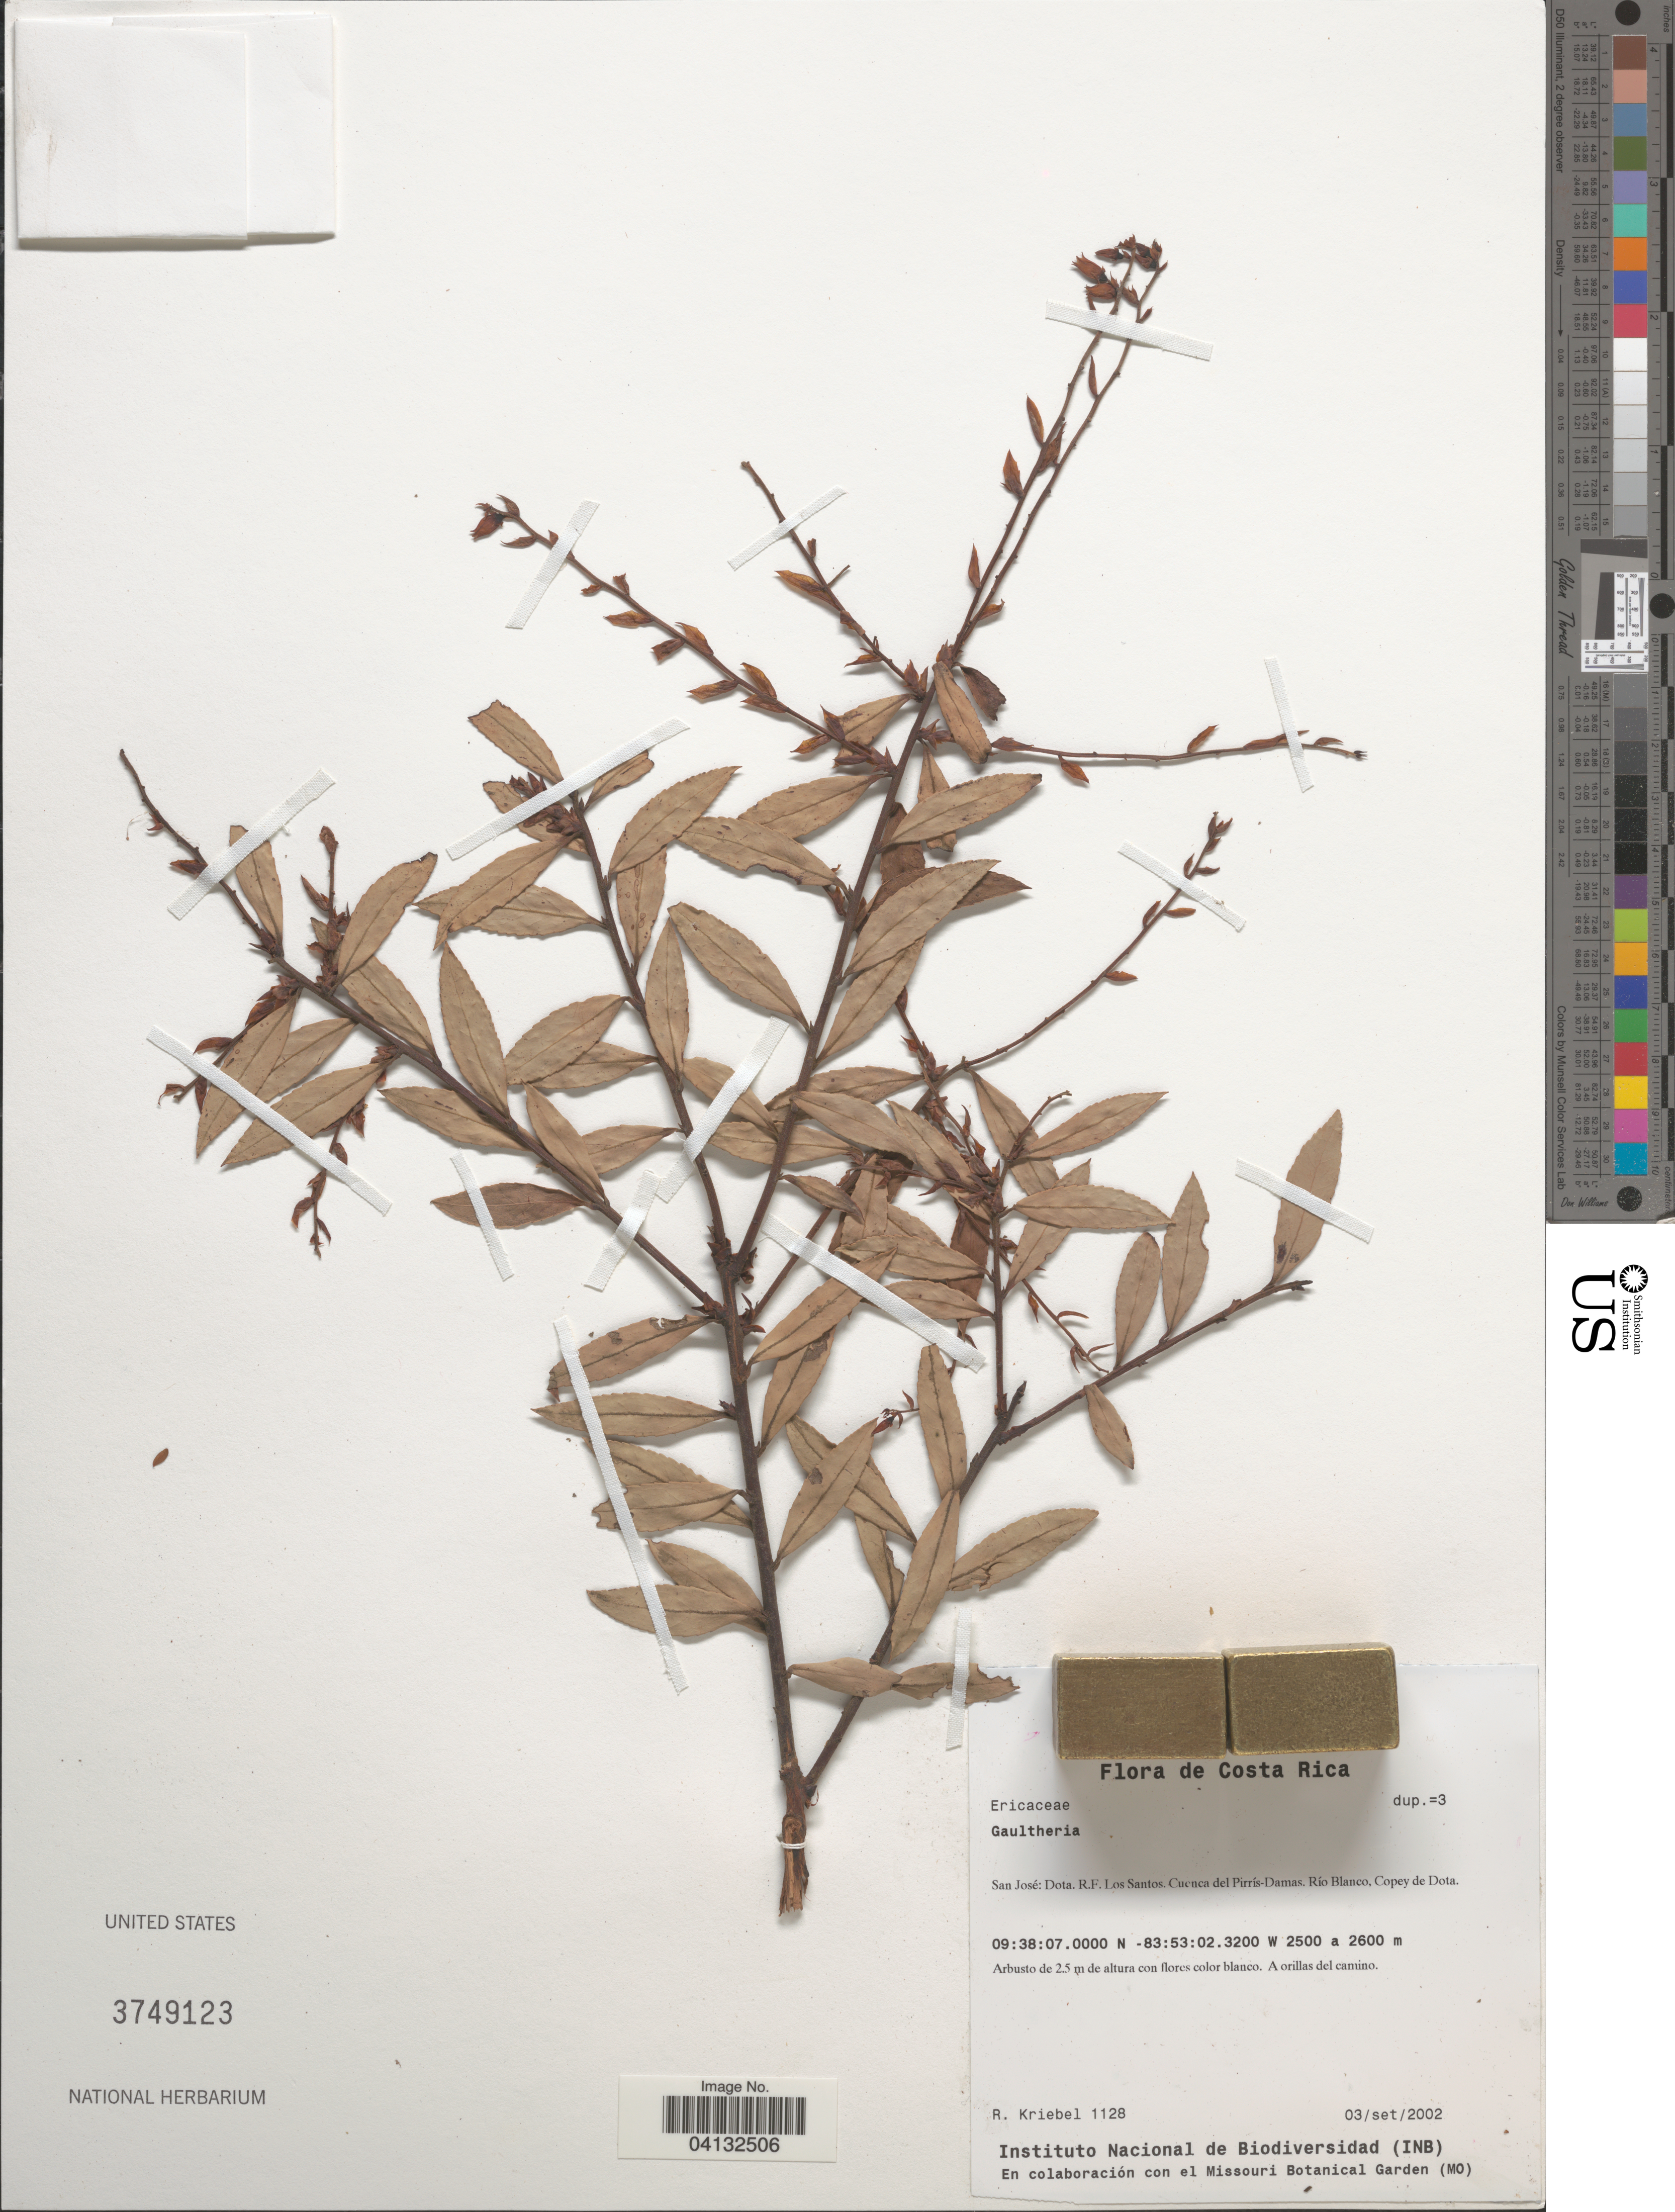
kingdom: Plantae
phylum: Tracheophyta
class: Magnoliopsida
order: Ericales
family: Ericaceae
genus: Gaultheria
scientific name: Gaultheria sp.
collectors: R. Kriebel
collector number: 1128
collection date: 2002-09-03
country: Costa Rica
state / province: San José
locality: Dota. R.F. Los Santos. Cuenca del Pirrís-Damas. Río Blanco, Copey de Dota.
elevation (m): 2500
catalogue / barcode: US 3749123